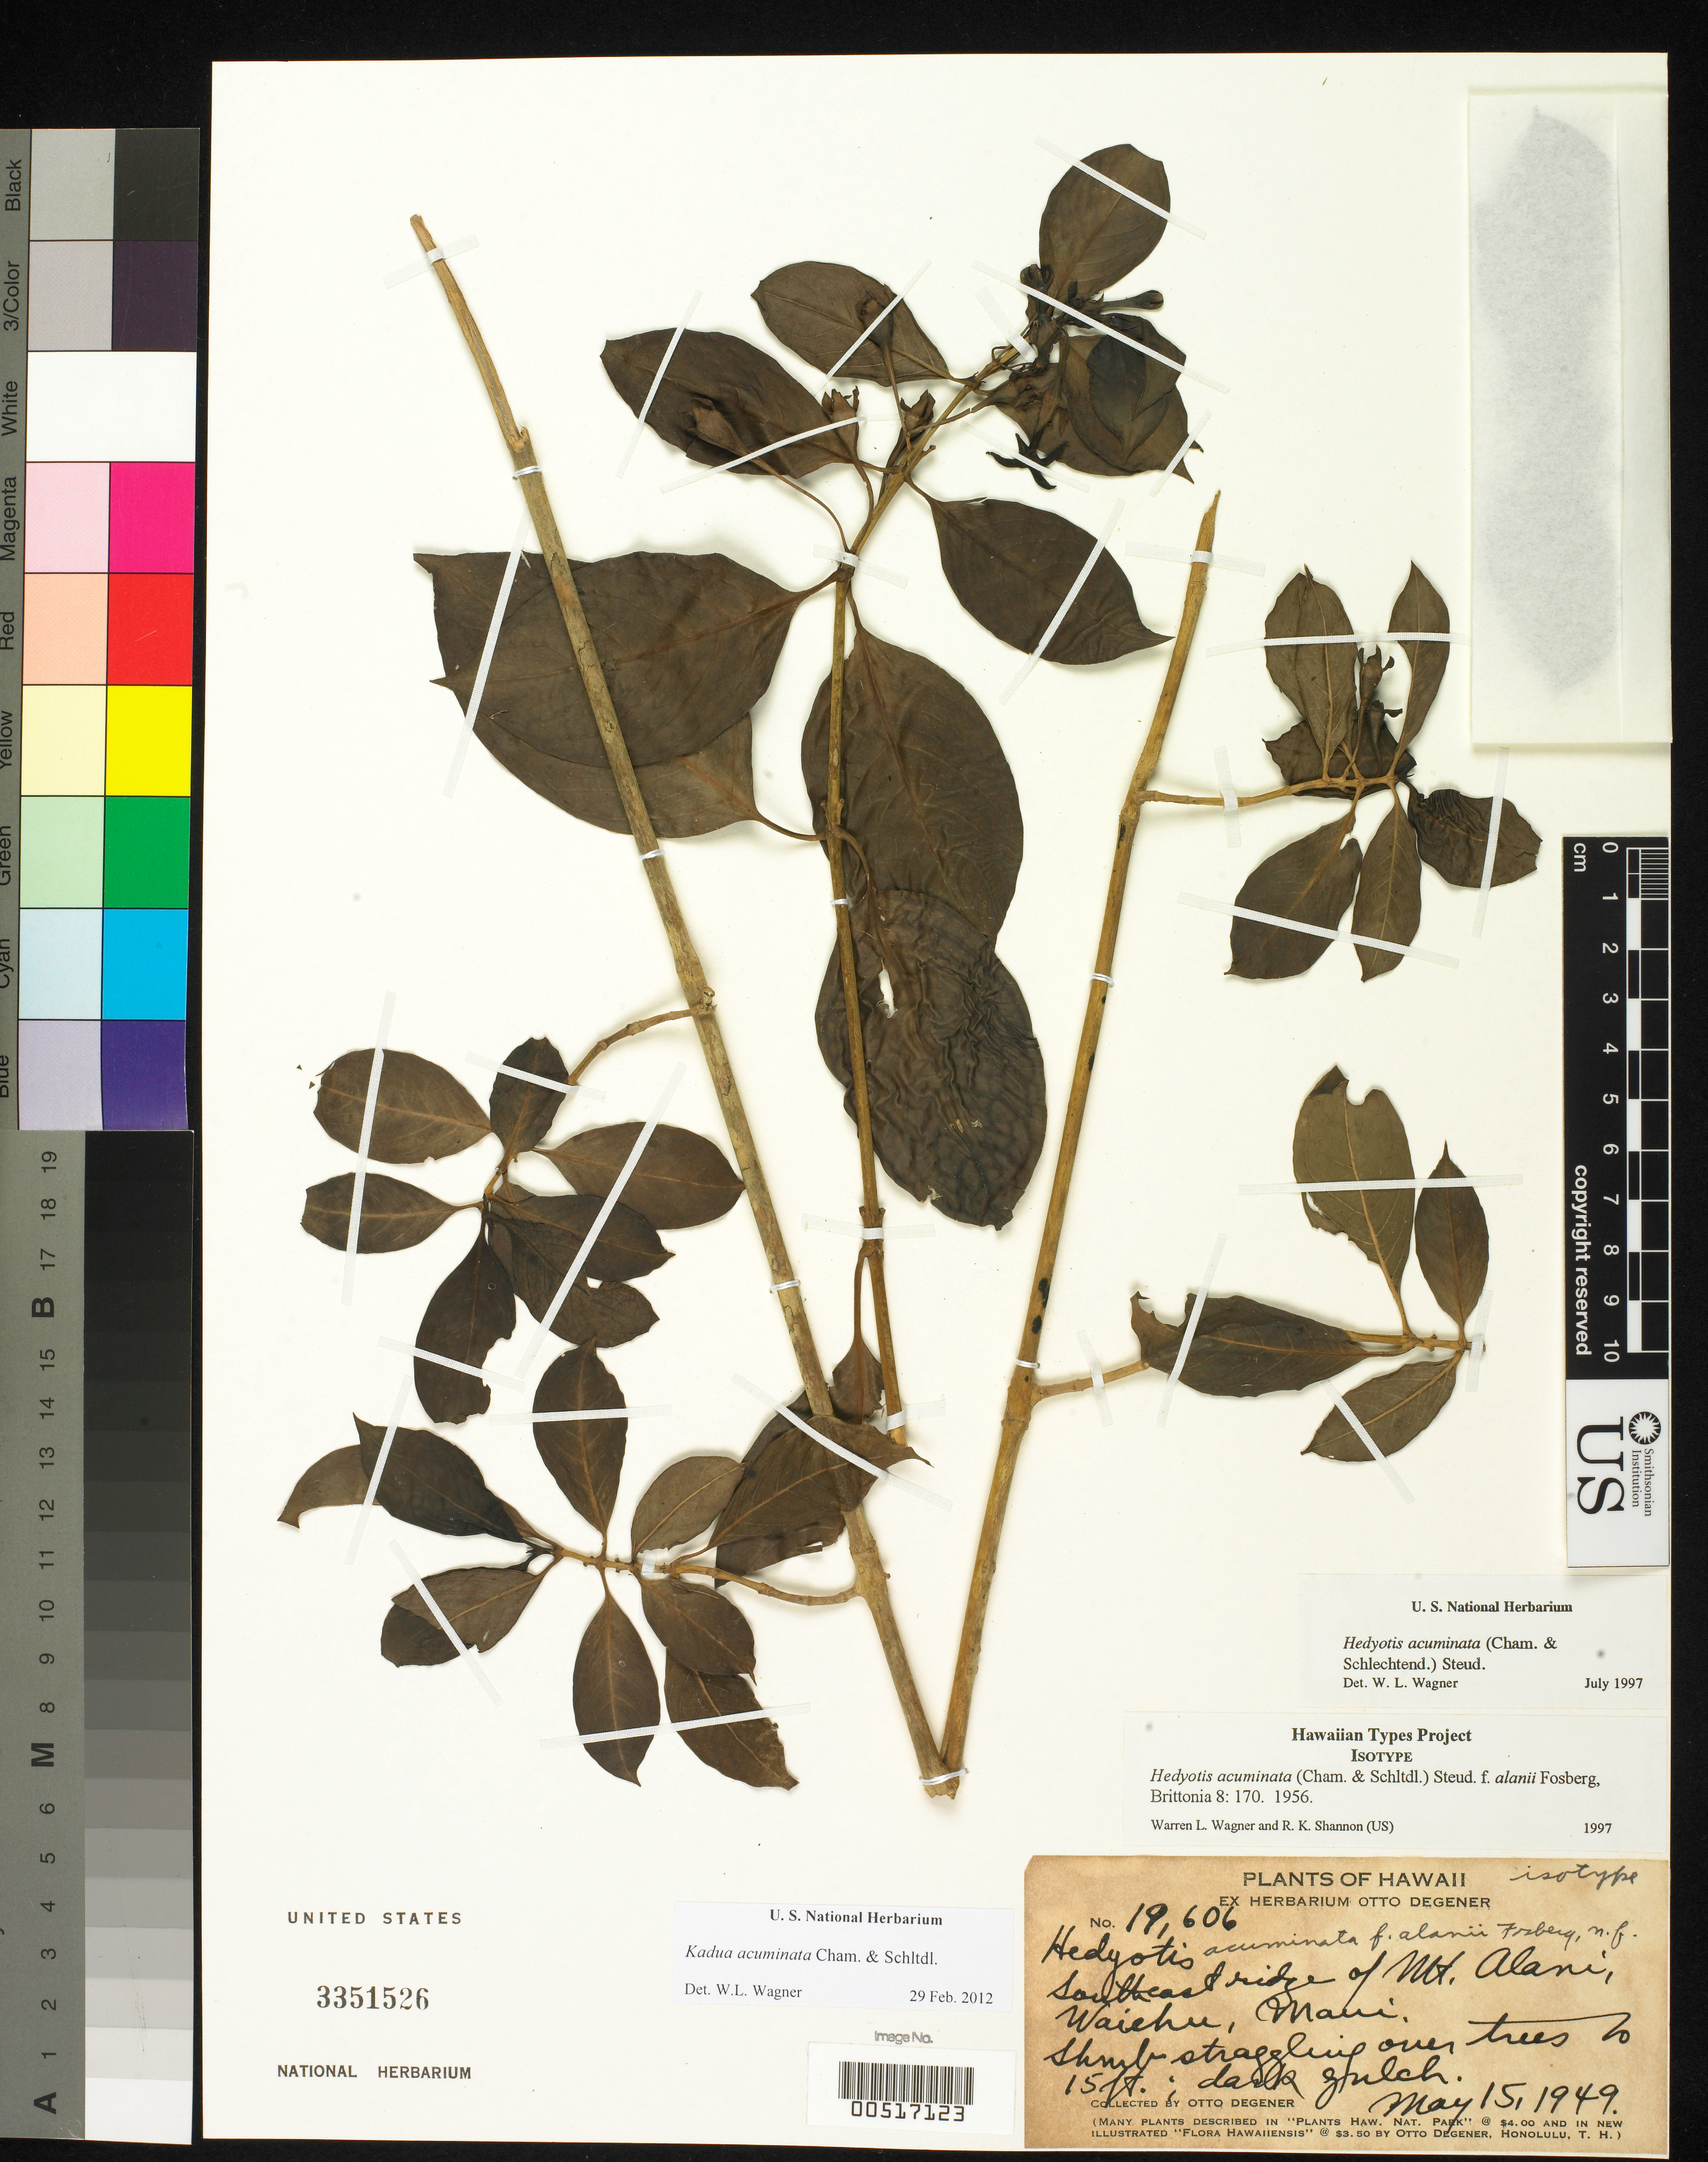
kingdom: Plantae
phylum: Tracheophyta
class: Magnoliopsida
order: Gentianales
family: Rubiaceae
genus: Hedyotis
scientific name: Hedyotis acuminata f. alanii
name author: Fosberg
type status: Isotype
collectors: O. Degener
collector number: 19606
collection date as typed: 15 May 1949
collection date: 1949-05-15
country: United States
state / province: Hawaii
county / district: Maui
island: Maui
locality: SE ridge of Mt. Alani, Waichu.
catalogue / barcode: US 3351526